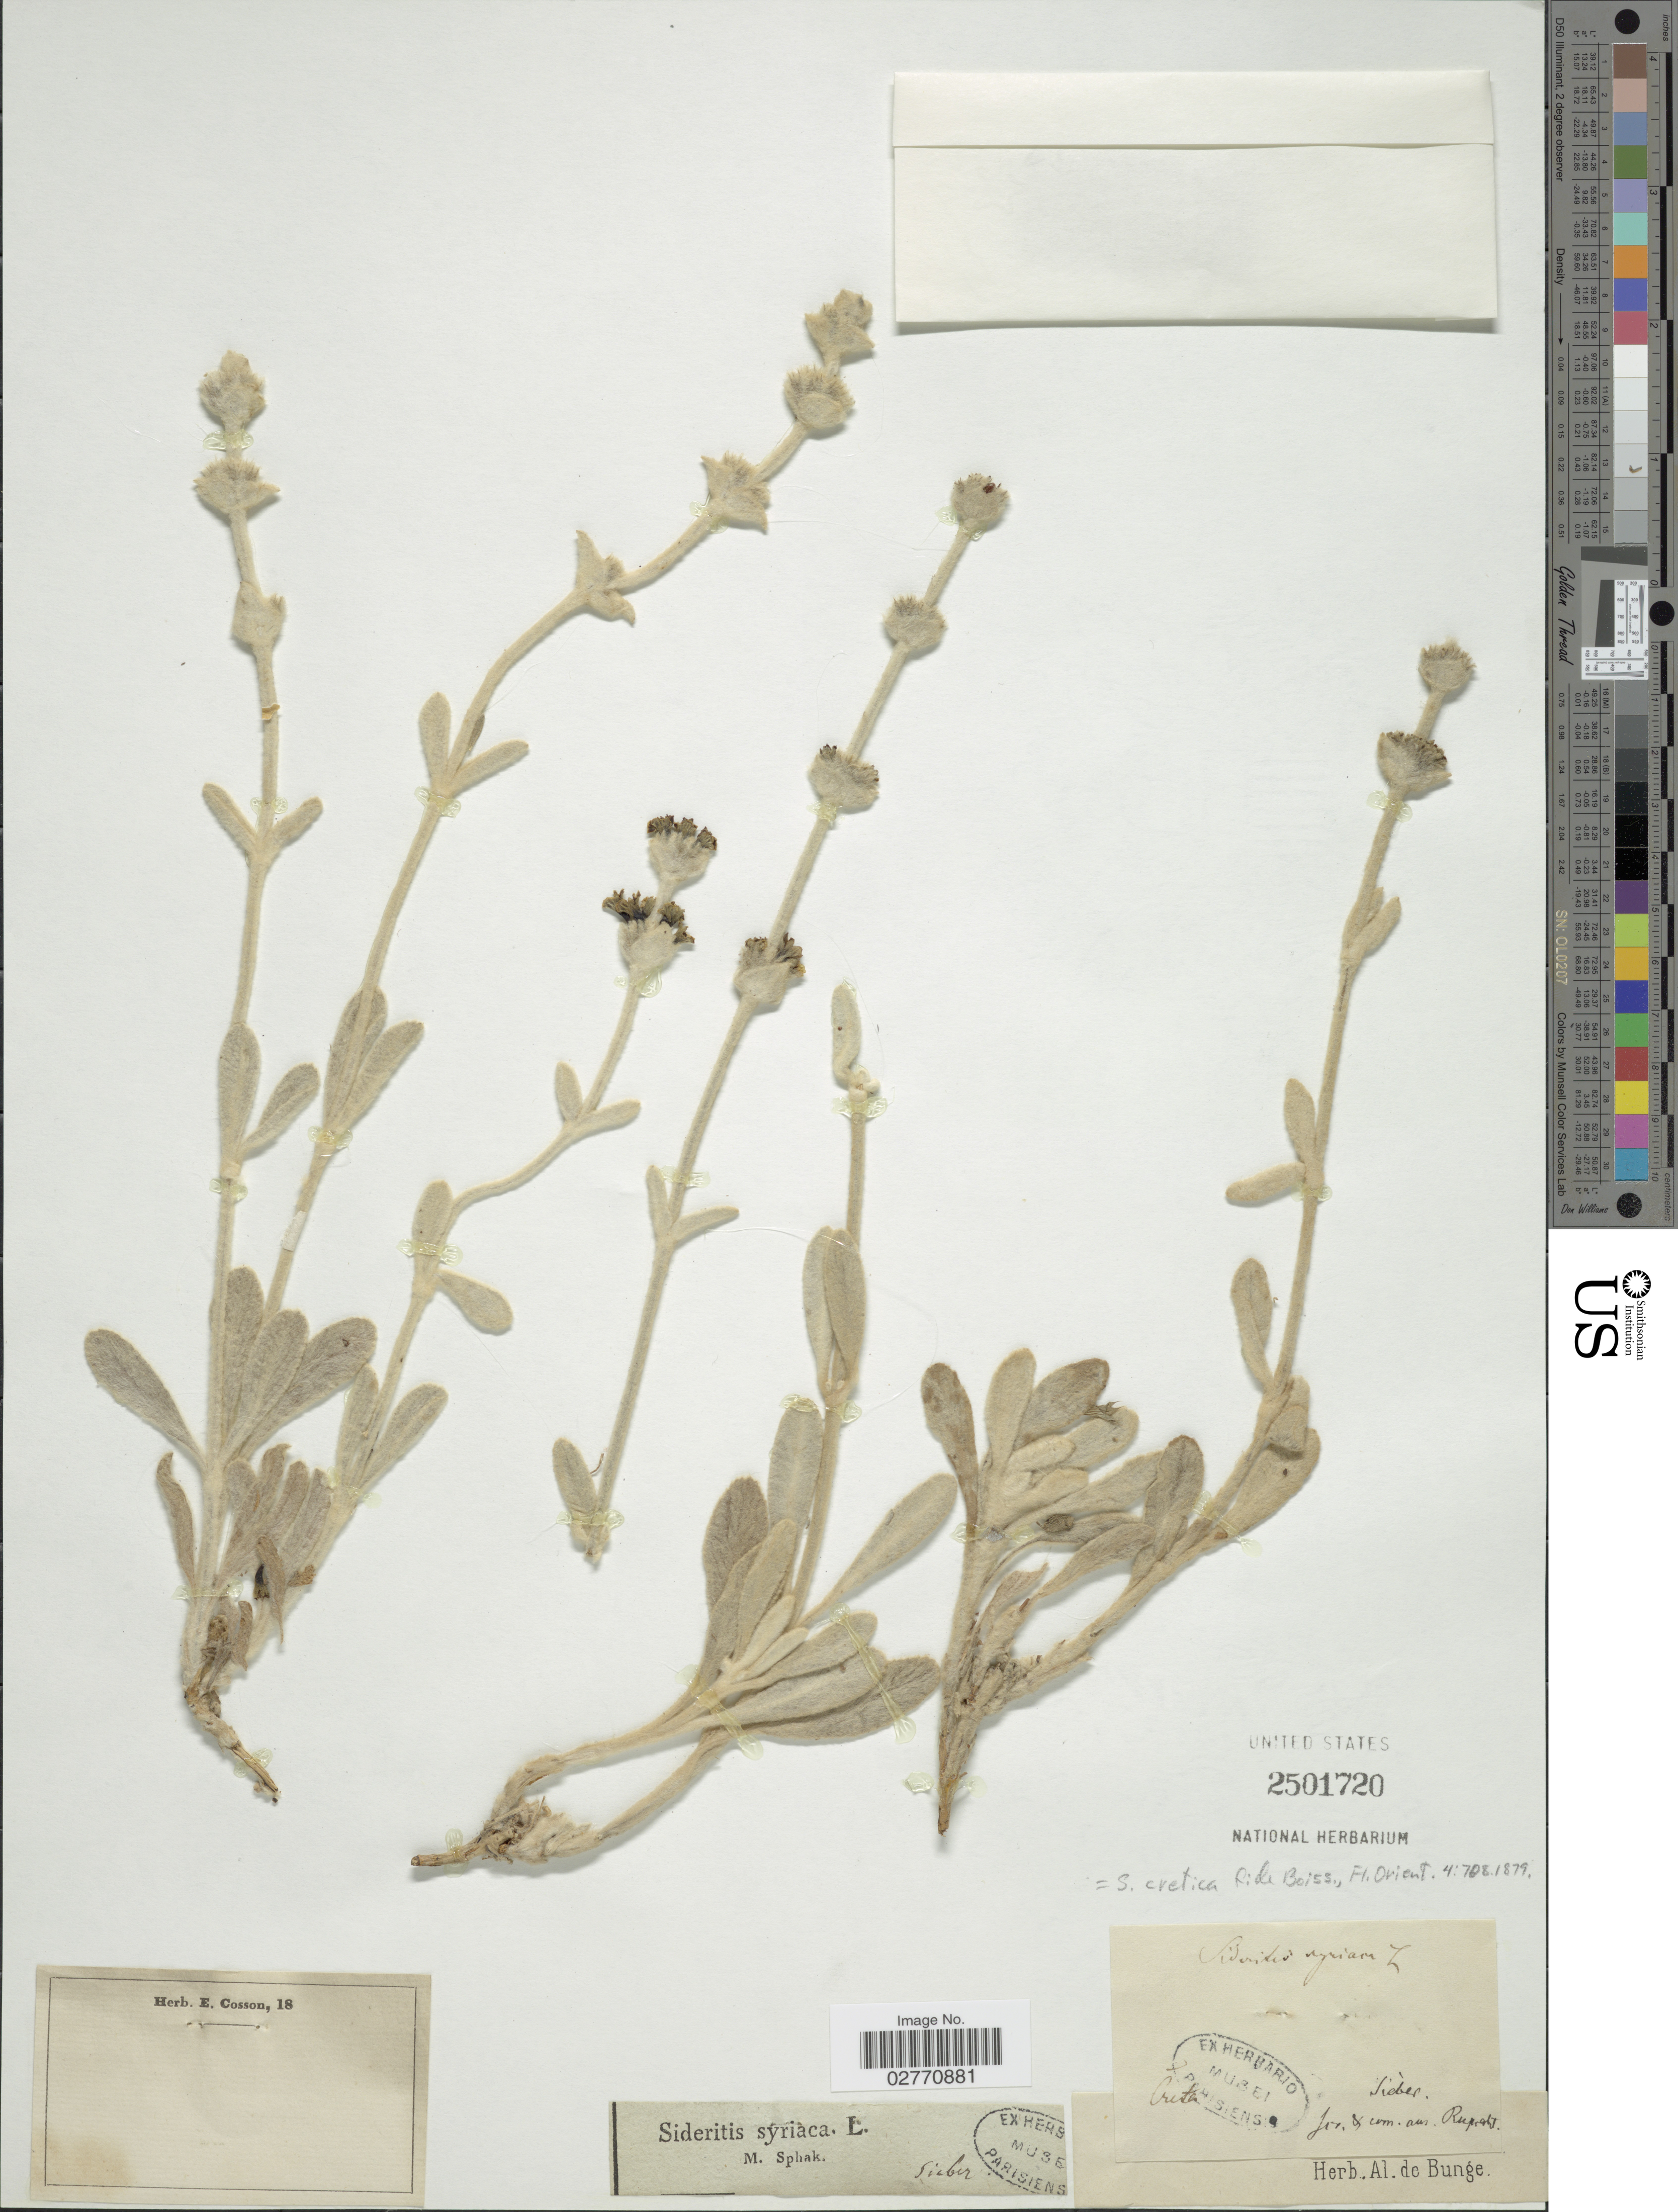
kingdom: Plantae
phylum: Tracheophyta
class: Magnoliopsida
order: Lamiales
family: Lamiaceae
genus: Sideritis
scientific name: Sideritis cretica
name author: L.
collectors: -- Sieber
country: Greece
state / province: Crete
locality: Creta.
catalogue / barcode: US 2501720